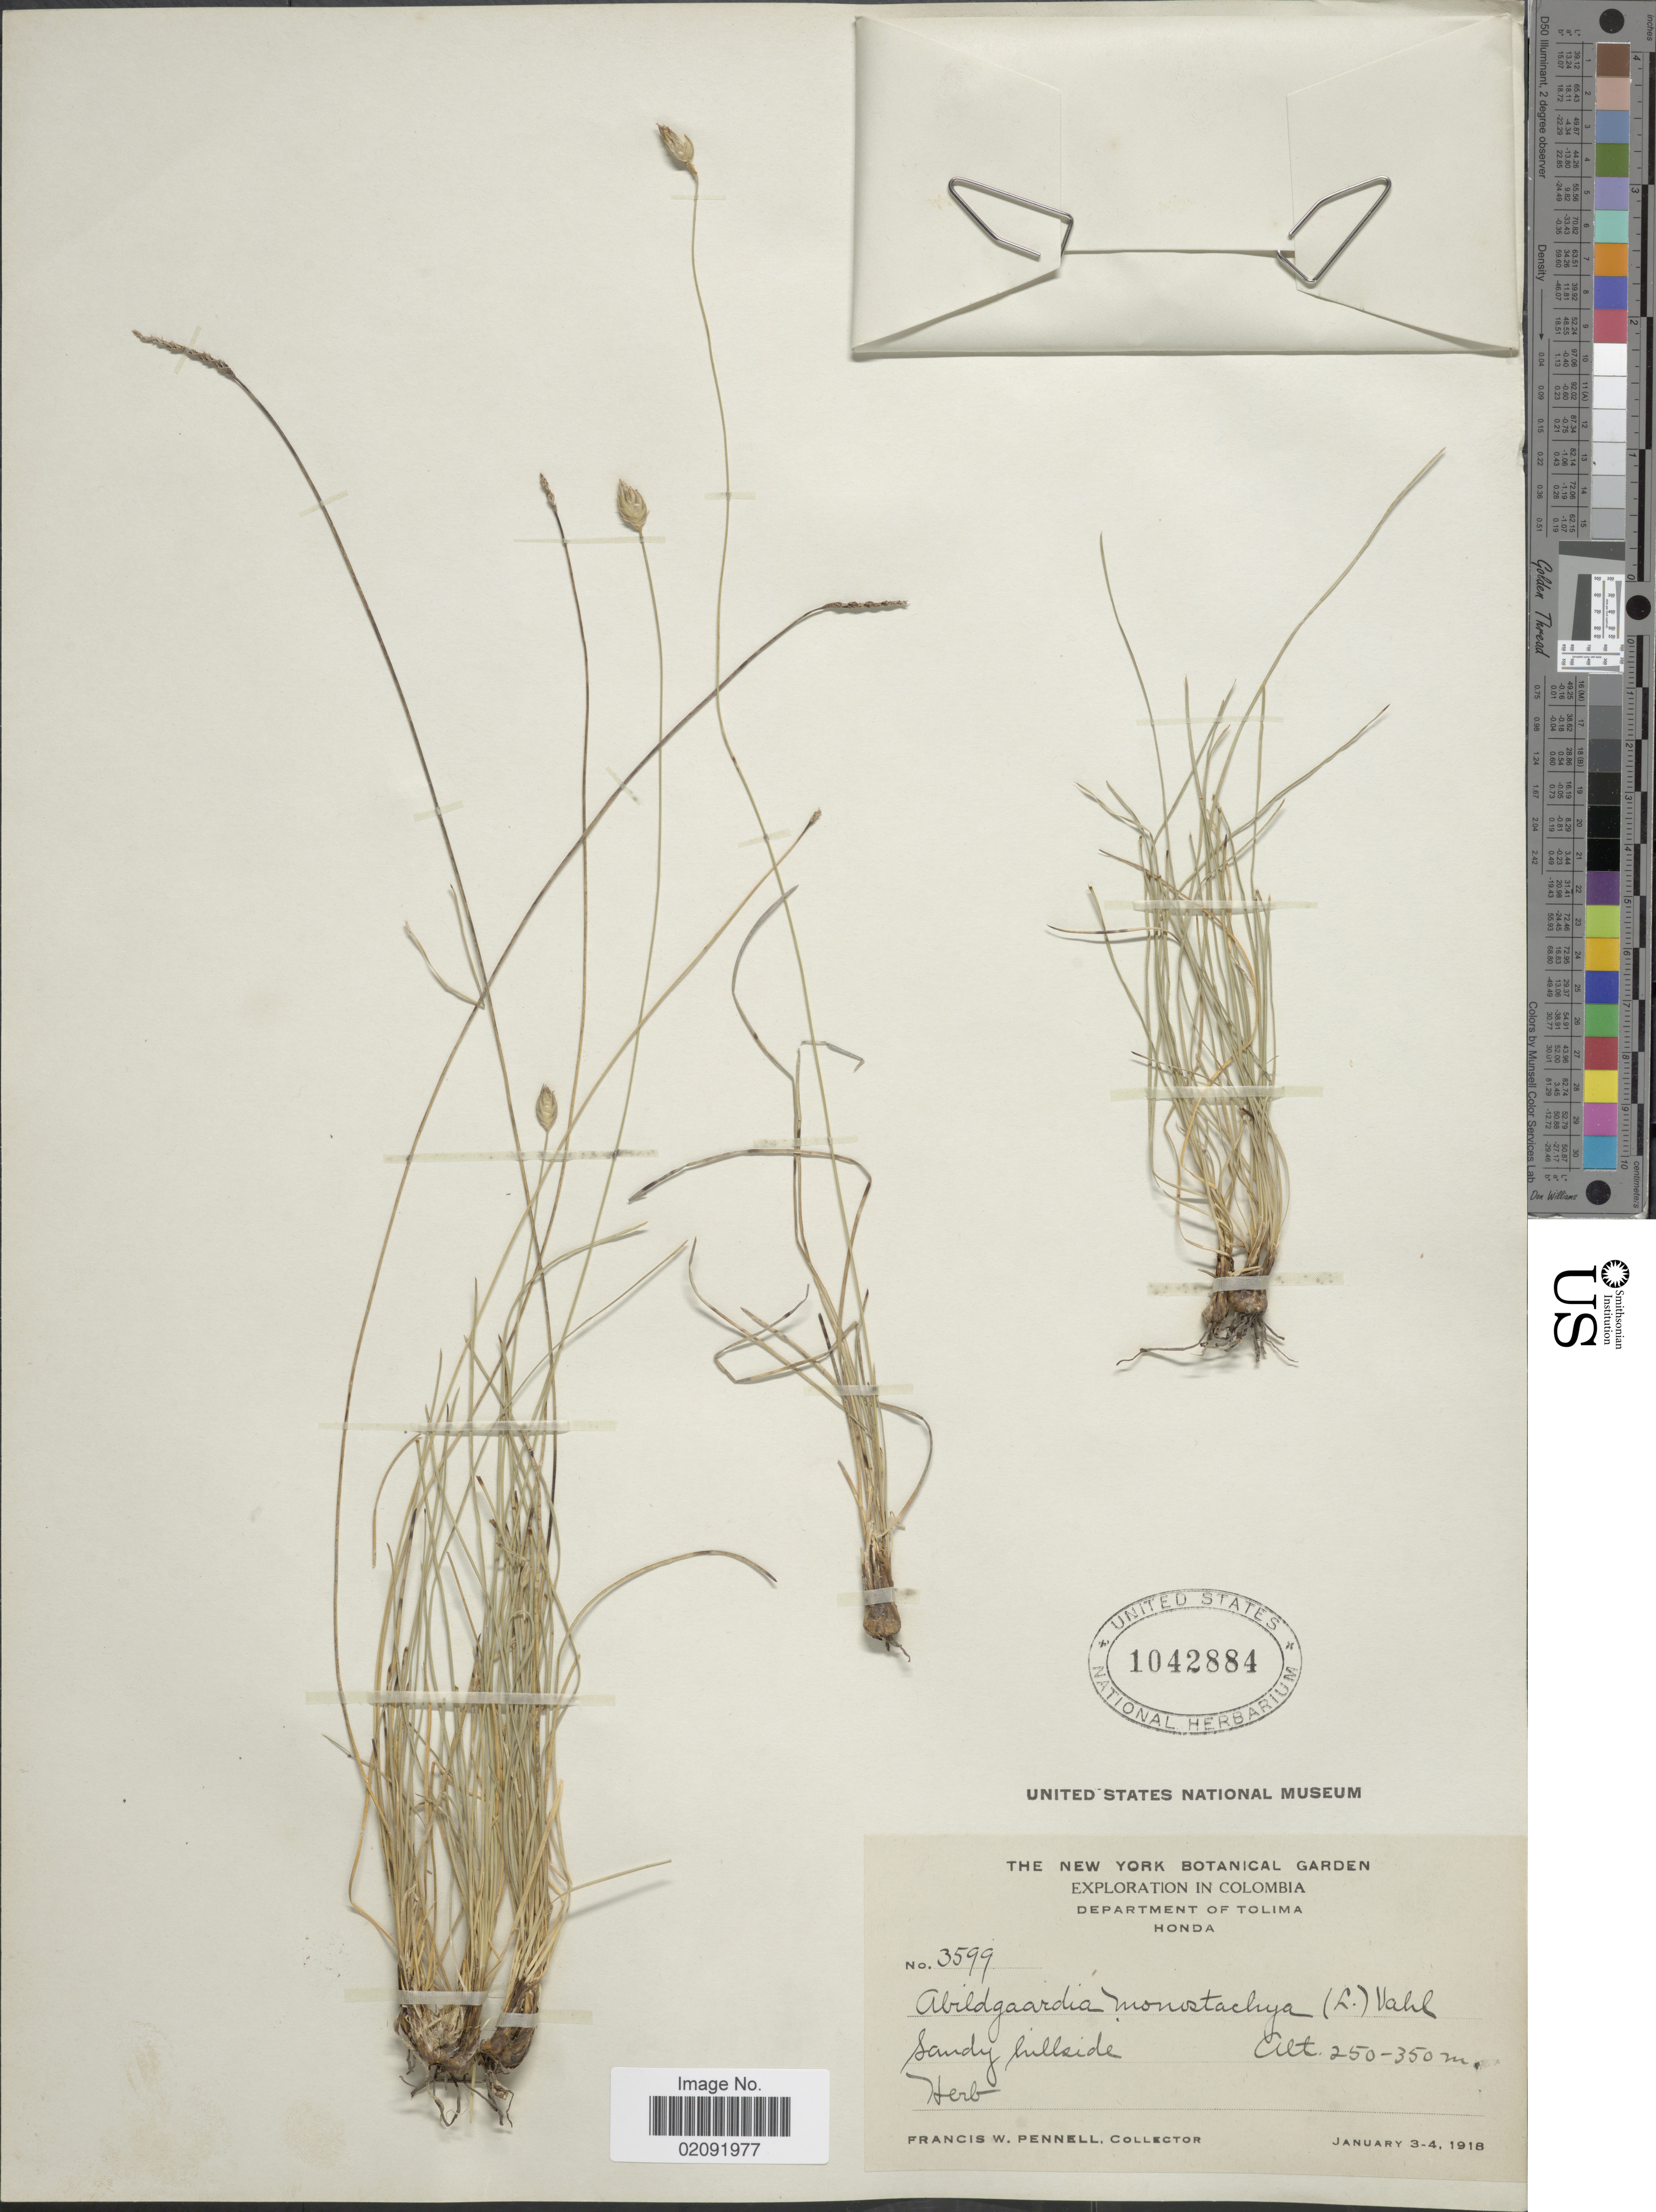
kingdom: Plantae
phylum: Tracheophyta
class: Liliopsida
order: Poales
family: Cyperaceae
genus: Abildgaardia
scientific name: Abildgaardia ovata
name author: (Burm. f.) Kral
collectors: F. W. Pennell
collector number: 3599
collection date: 1918-01-03/1918-01-04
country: Colombia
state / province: Tolima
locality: Department of Tolima, Honda, Sandy hillside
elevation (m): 250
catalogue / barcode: US 1042884